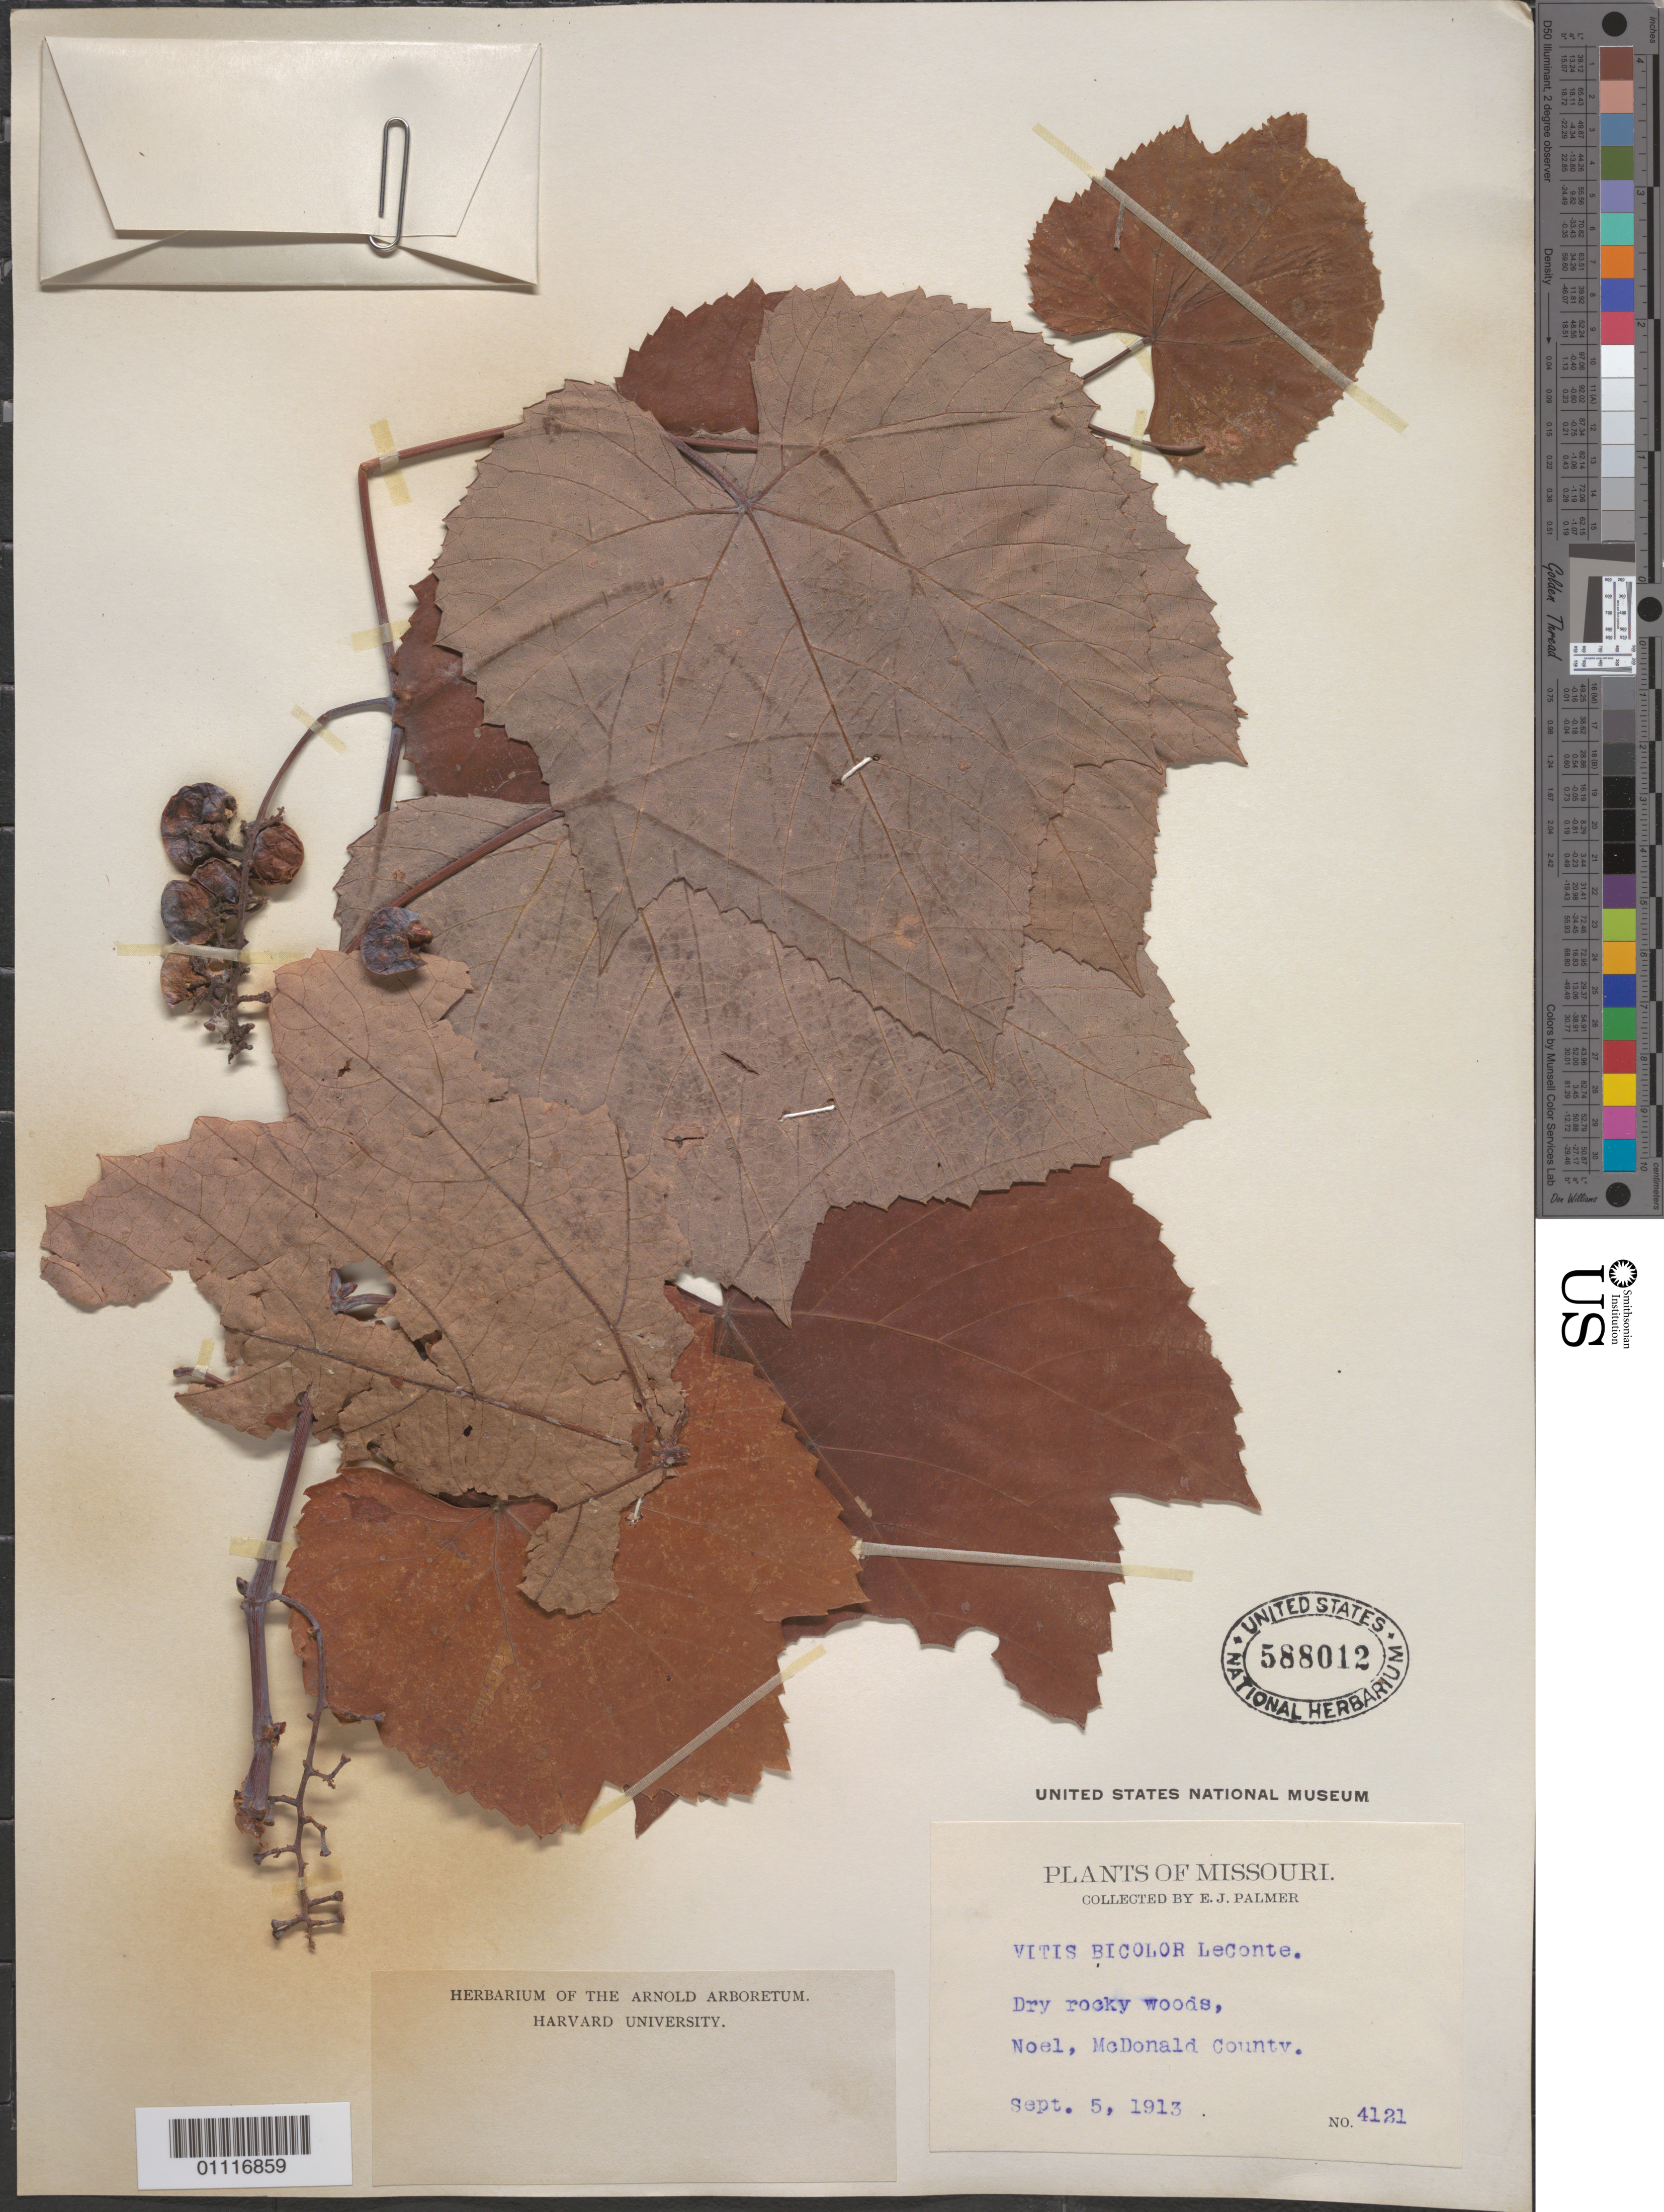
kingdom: Plantae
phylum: Tracheophyta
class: Magnoliopsida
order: Vitales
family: Vitaceae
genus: Vitis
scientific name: Vitis bicolor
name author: Leconte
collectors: E. J. Palmer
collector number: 4121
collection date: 1913-09-05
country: United States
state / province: Missouri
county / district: McDonald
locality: Dry rocky woods, Noel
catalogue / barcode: US 588012